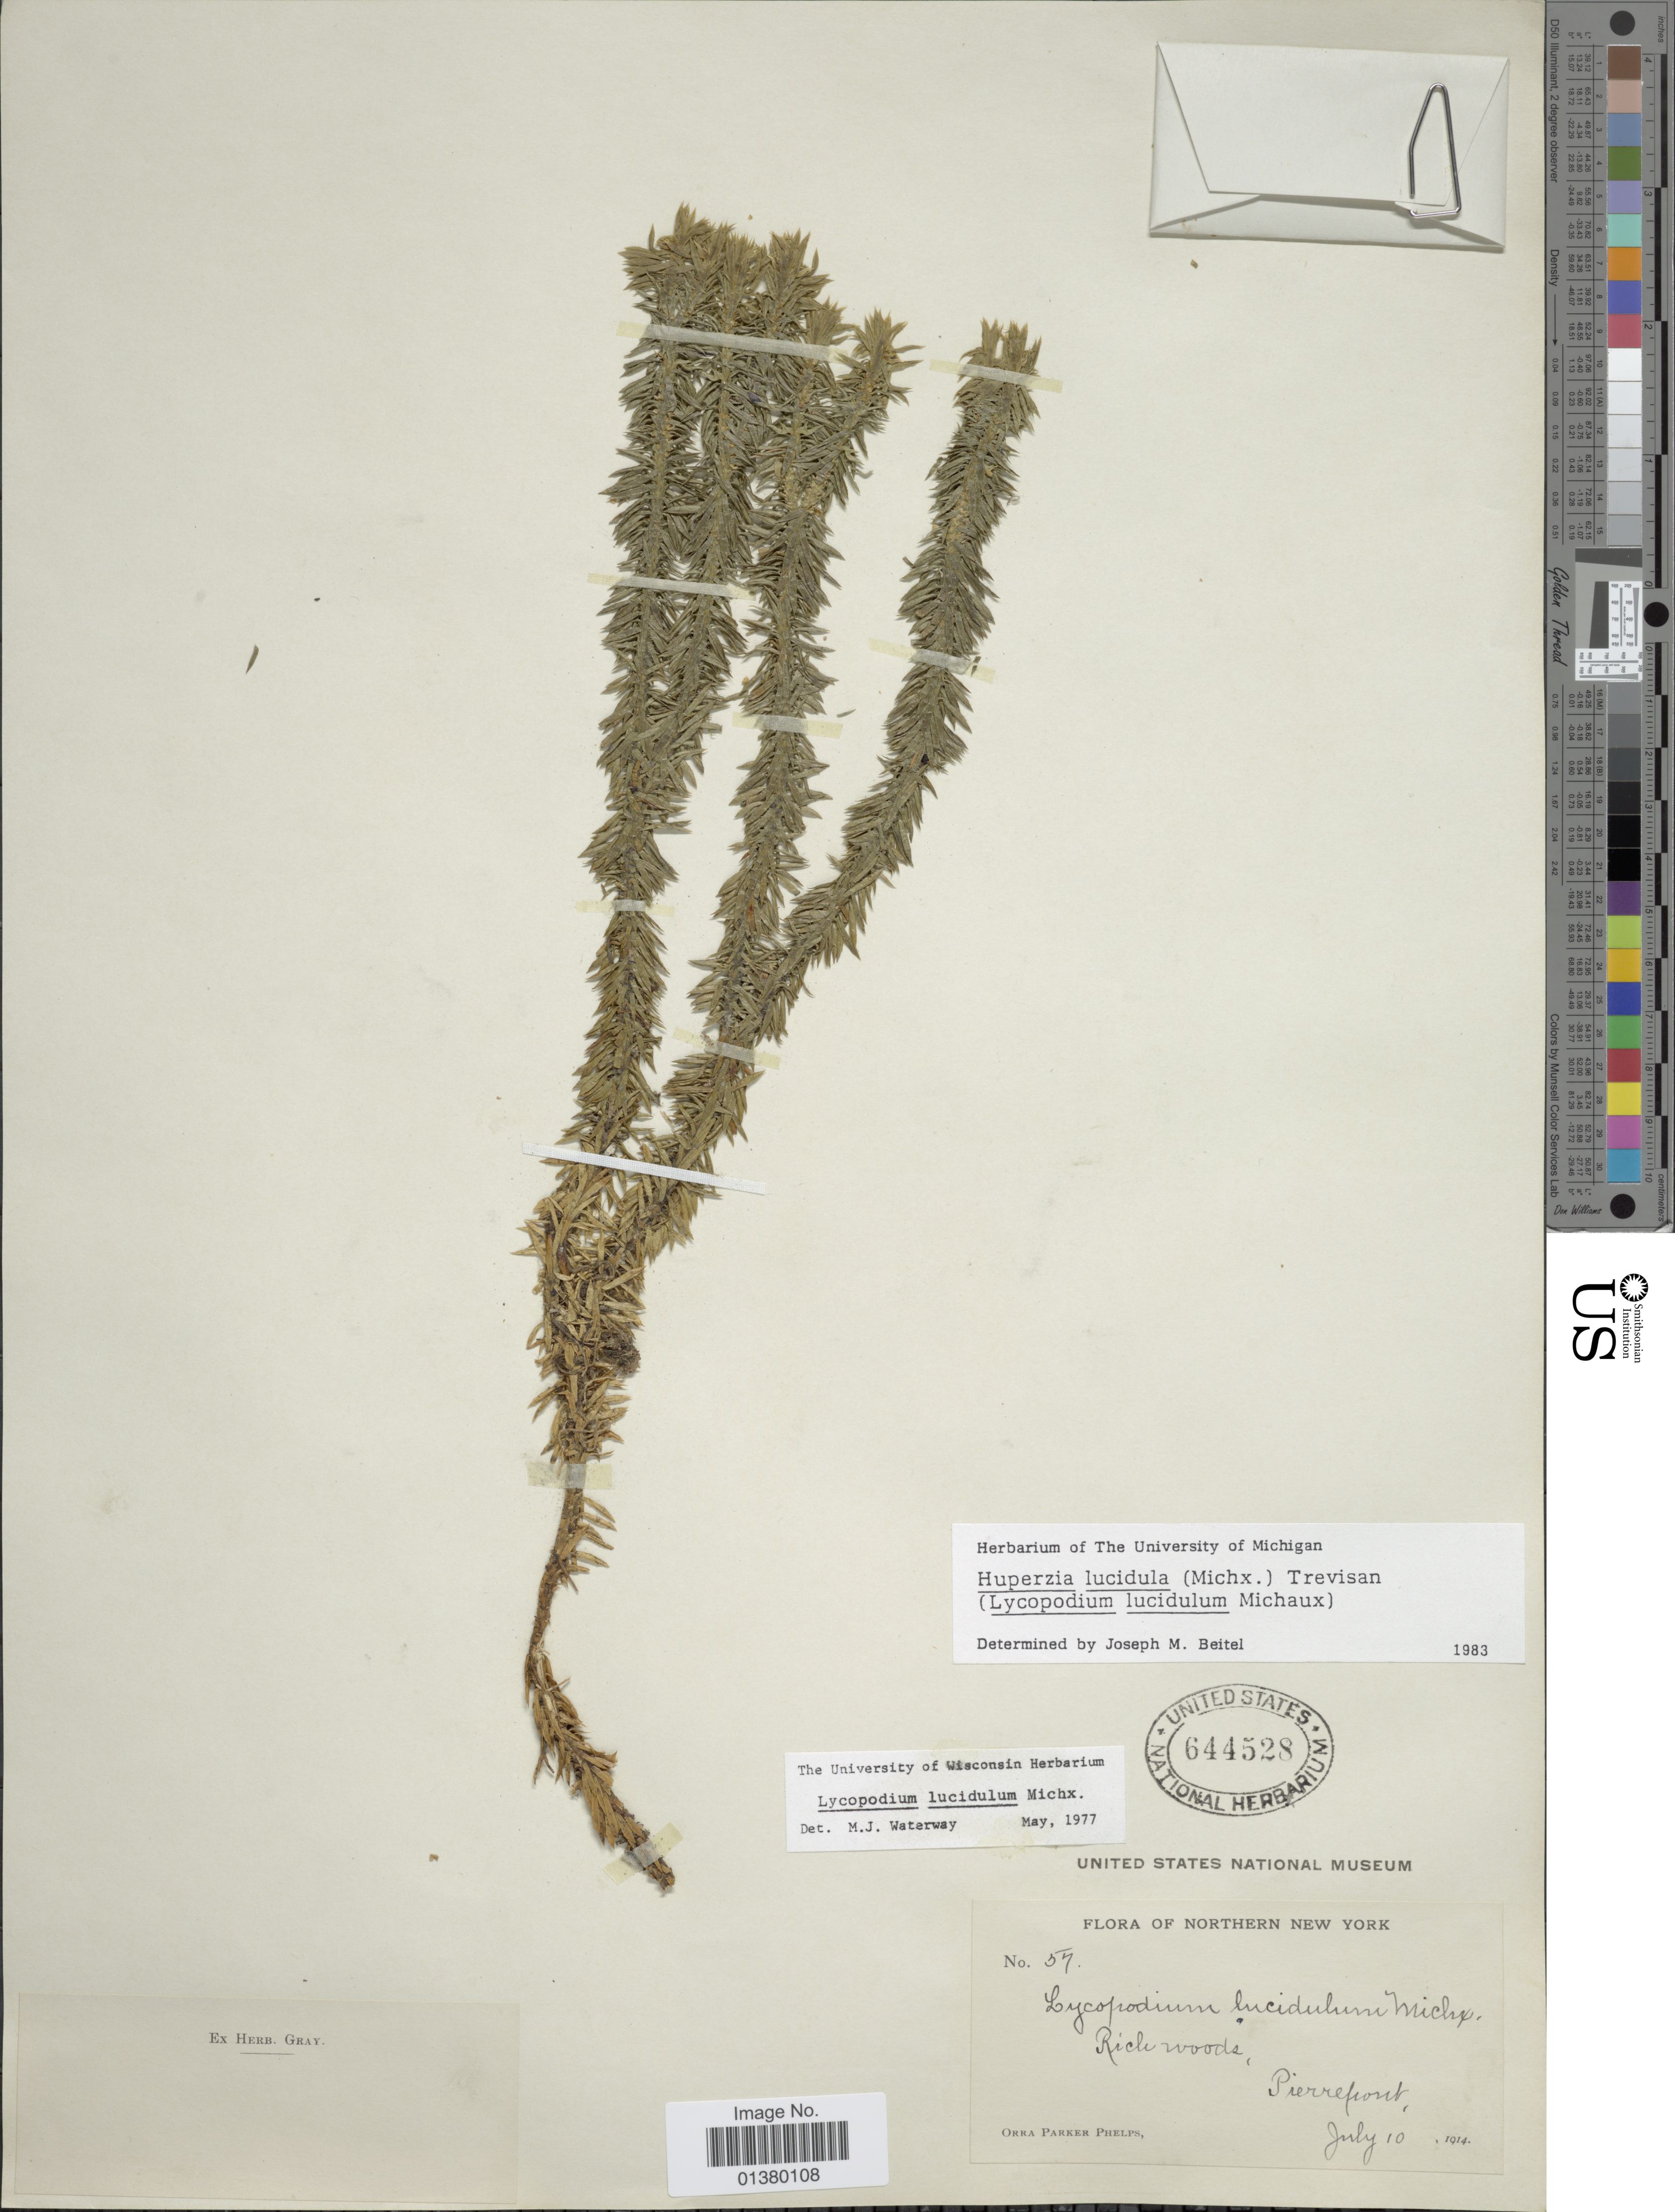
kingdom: Plantae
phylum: Tracheophyta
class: Lycopodiopsida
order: Lycopodiales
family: Lycopodiaceae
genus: Huperzia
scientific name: Huperzia lucidula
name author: (Michx.) Trevis.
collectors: O. P. Phelps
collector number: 57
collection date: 1914-07-10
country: United States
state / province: New York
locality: Northern New York, Pierrepont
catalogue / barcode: US 644528